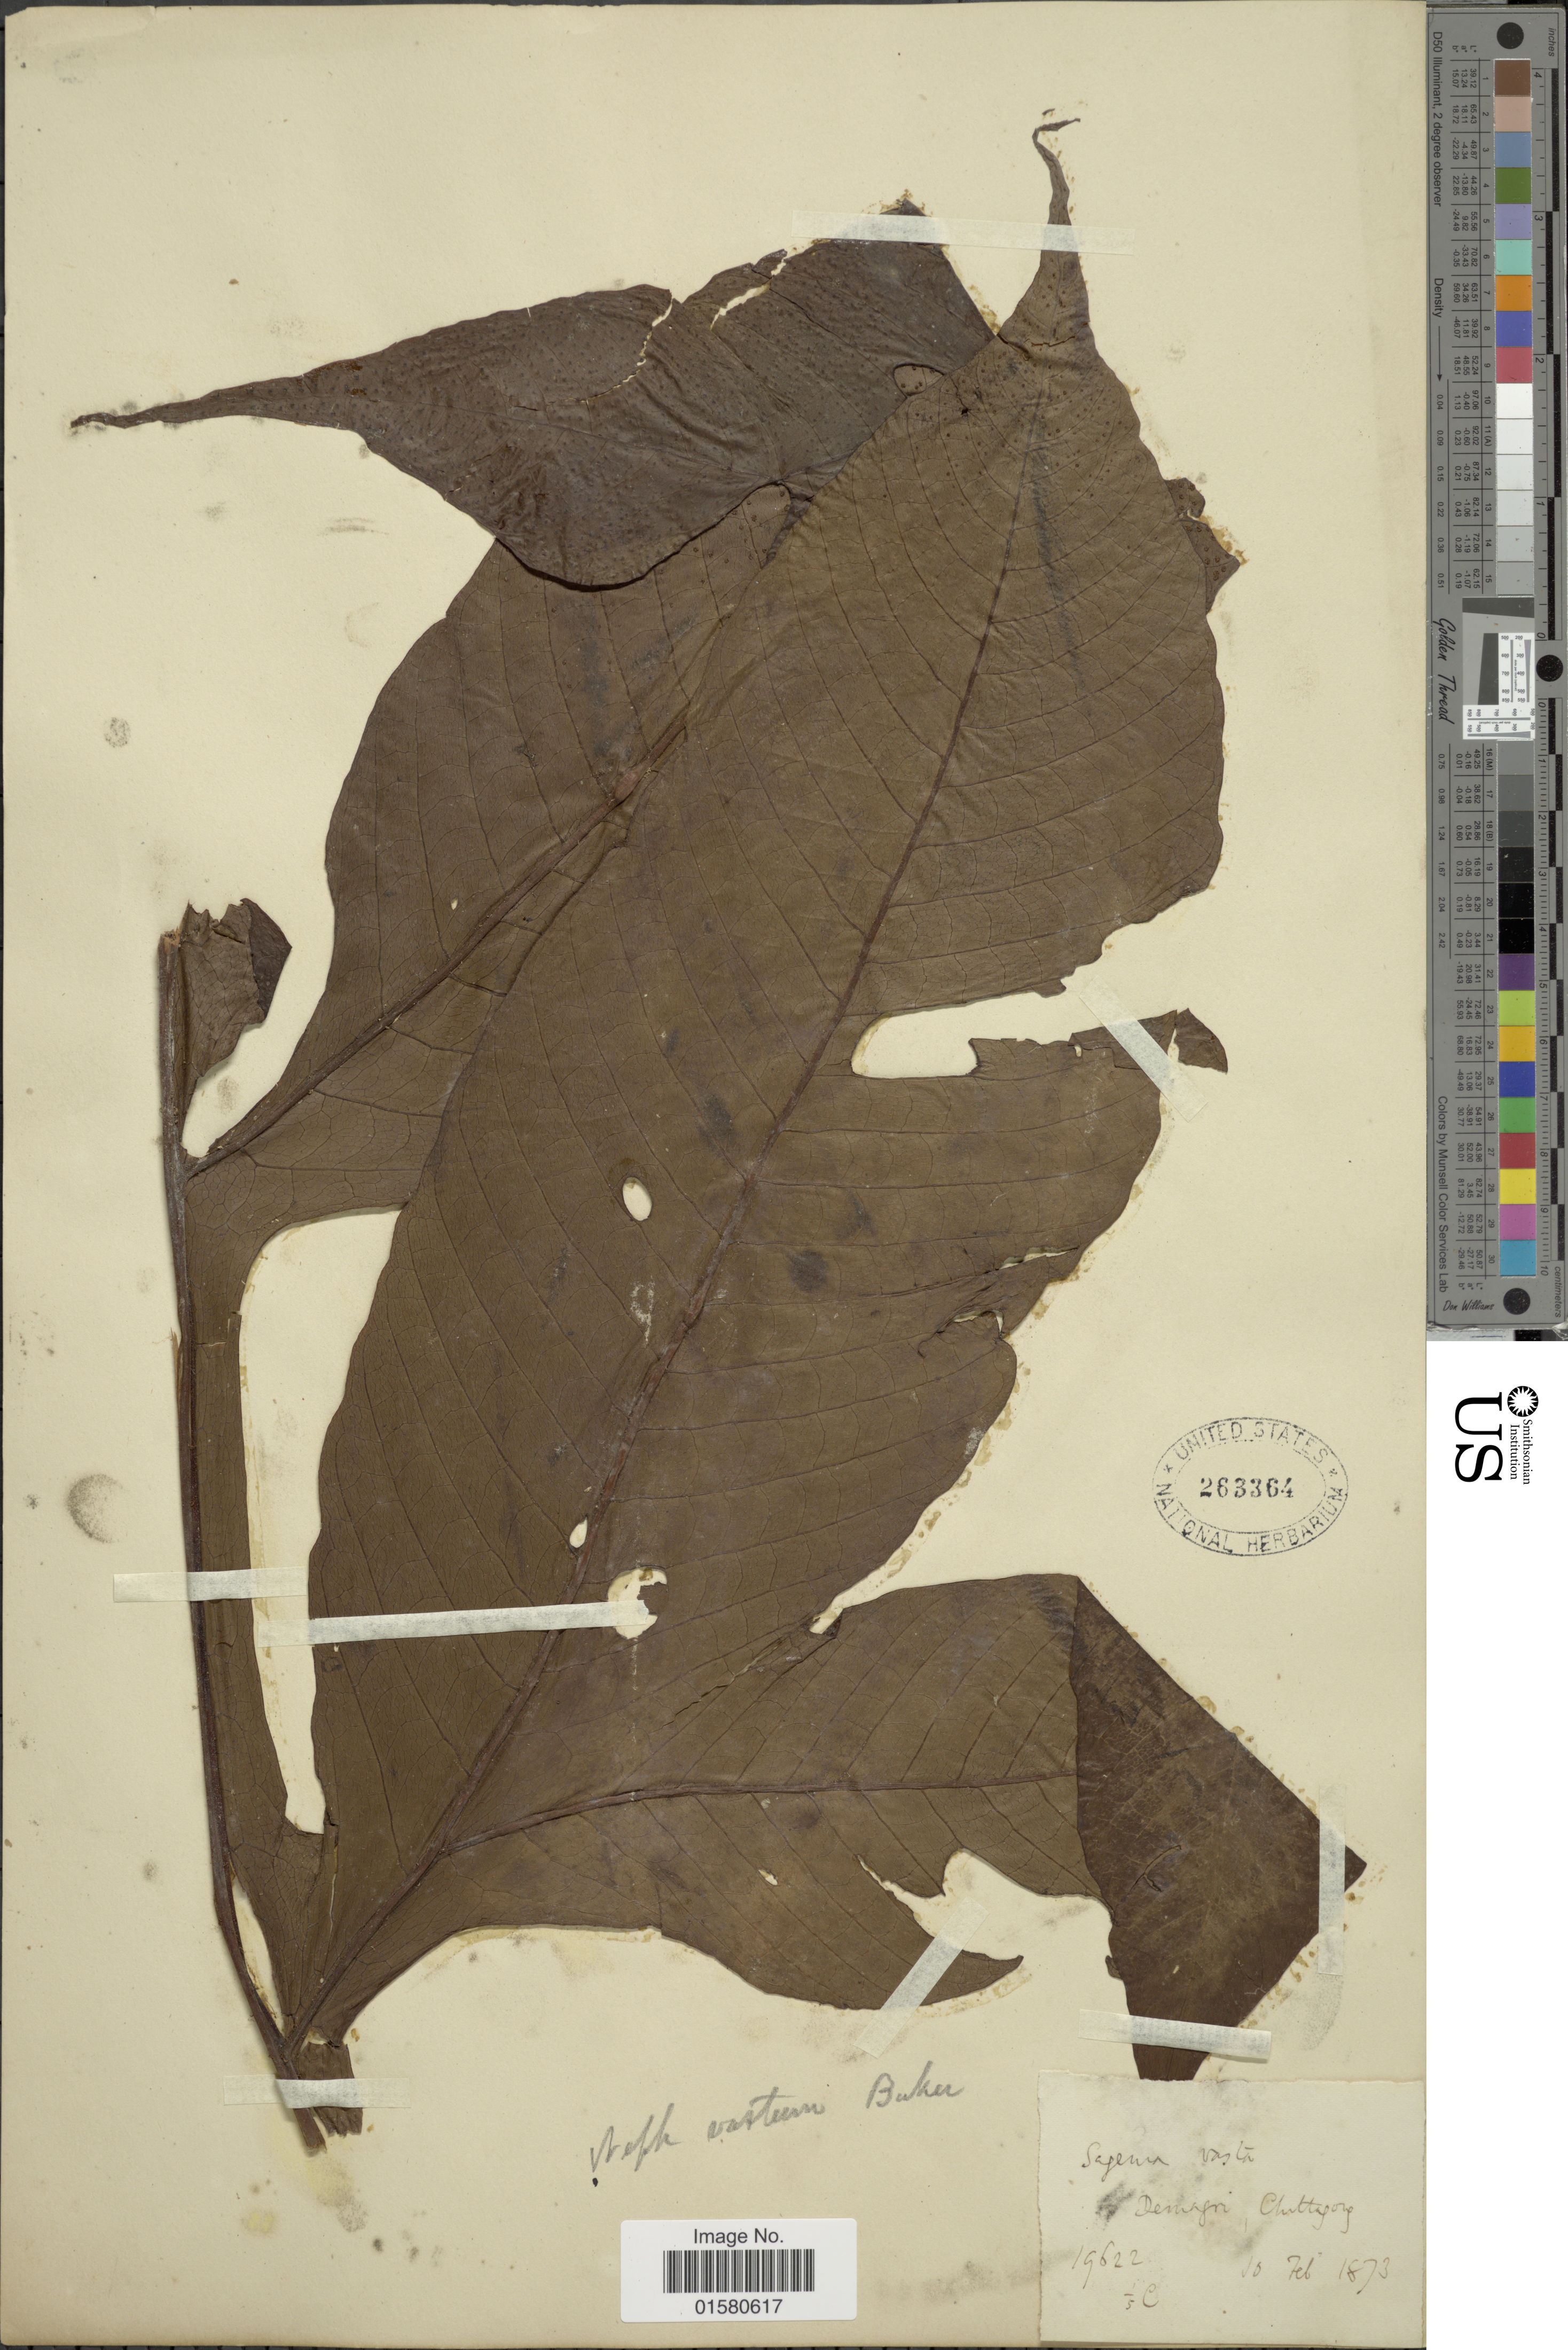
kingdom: Plantae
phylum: Tracheophyta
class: Polypodiopsida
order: Polypodiales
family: Tectariaceae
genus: Tectaria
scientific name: Tectaria vasta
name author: (Bedd.) Copel.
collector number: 19622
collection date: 1873-02-10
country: Bangladesh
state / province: Chittagong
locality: Demagri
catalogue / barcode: US 263364